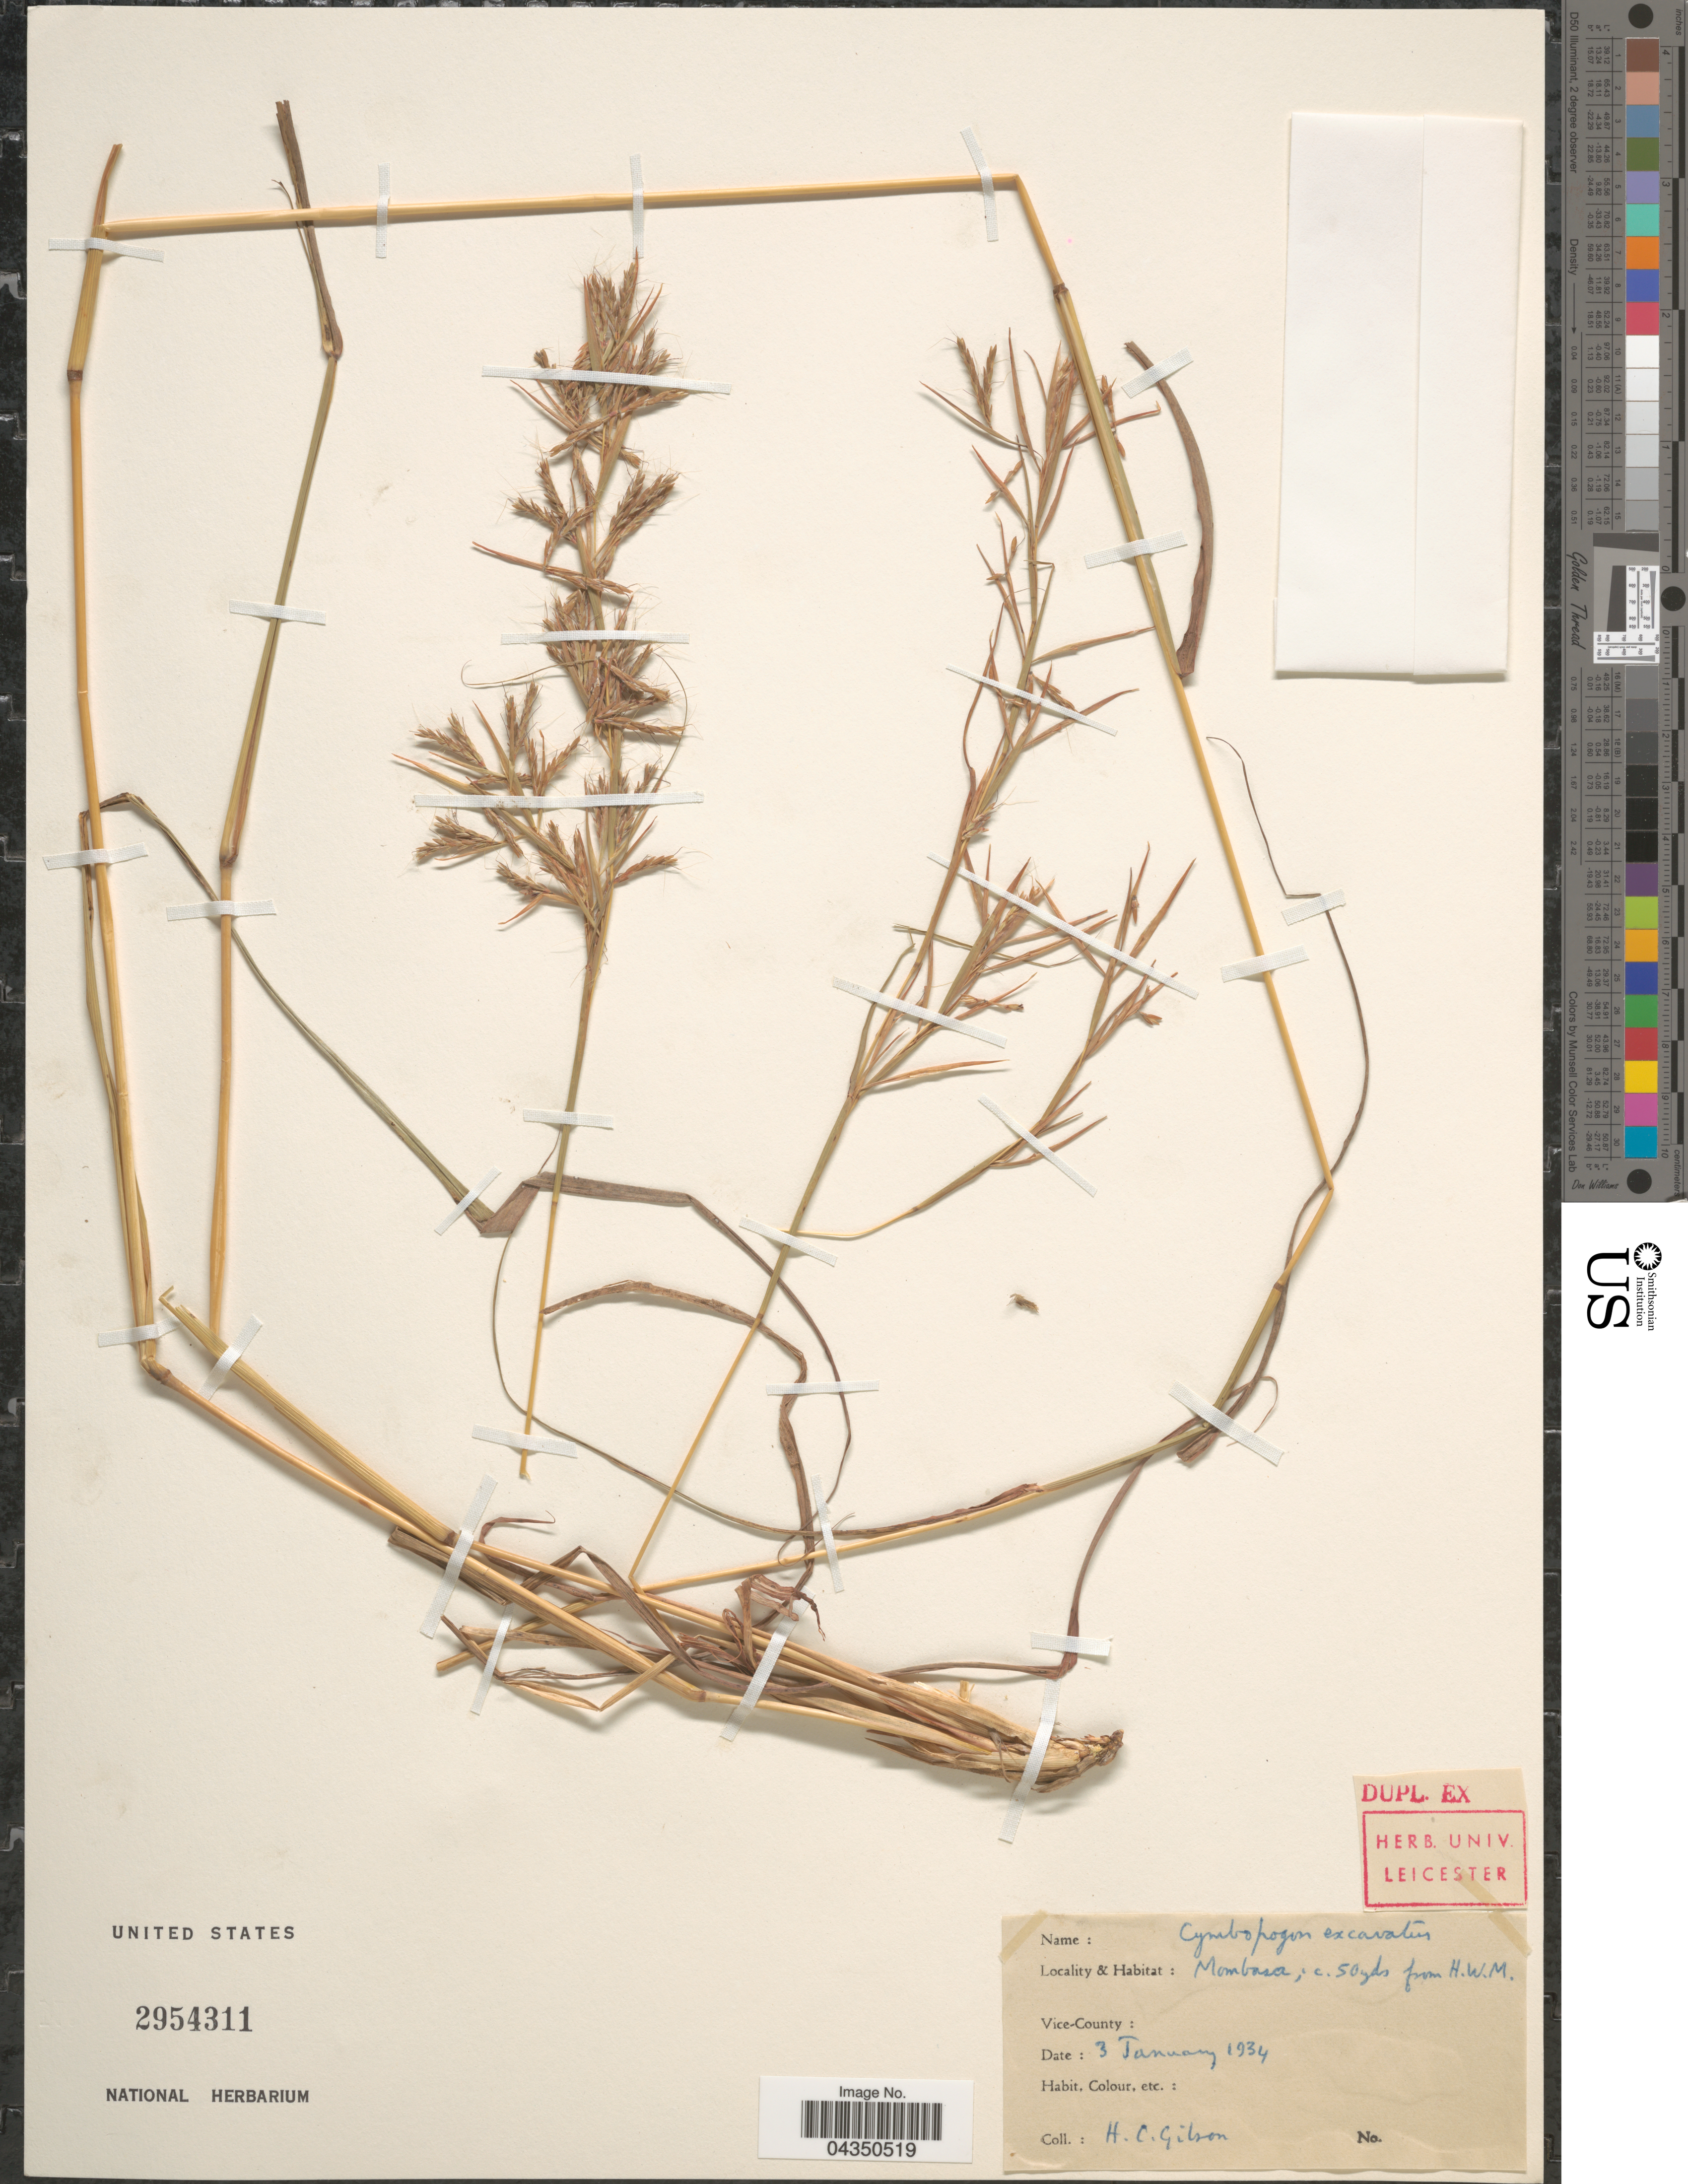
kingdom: Plantae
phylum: Tracheophyta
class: Liliopsida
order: Poales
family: Poaceae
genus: Cymbopogon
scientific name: Cymbopogon caesius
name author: (Nees ex Hook. & Arn.) Stapf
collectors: H. Gilson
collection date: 1934-01-03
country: Kenya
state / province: Mombasa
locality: C. 50 yds from H.W.M.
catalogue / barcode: US 2954311